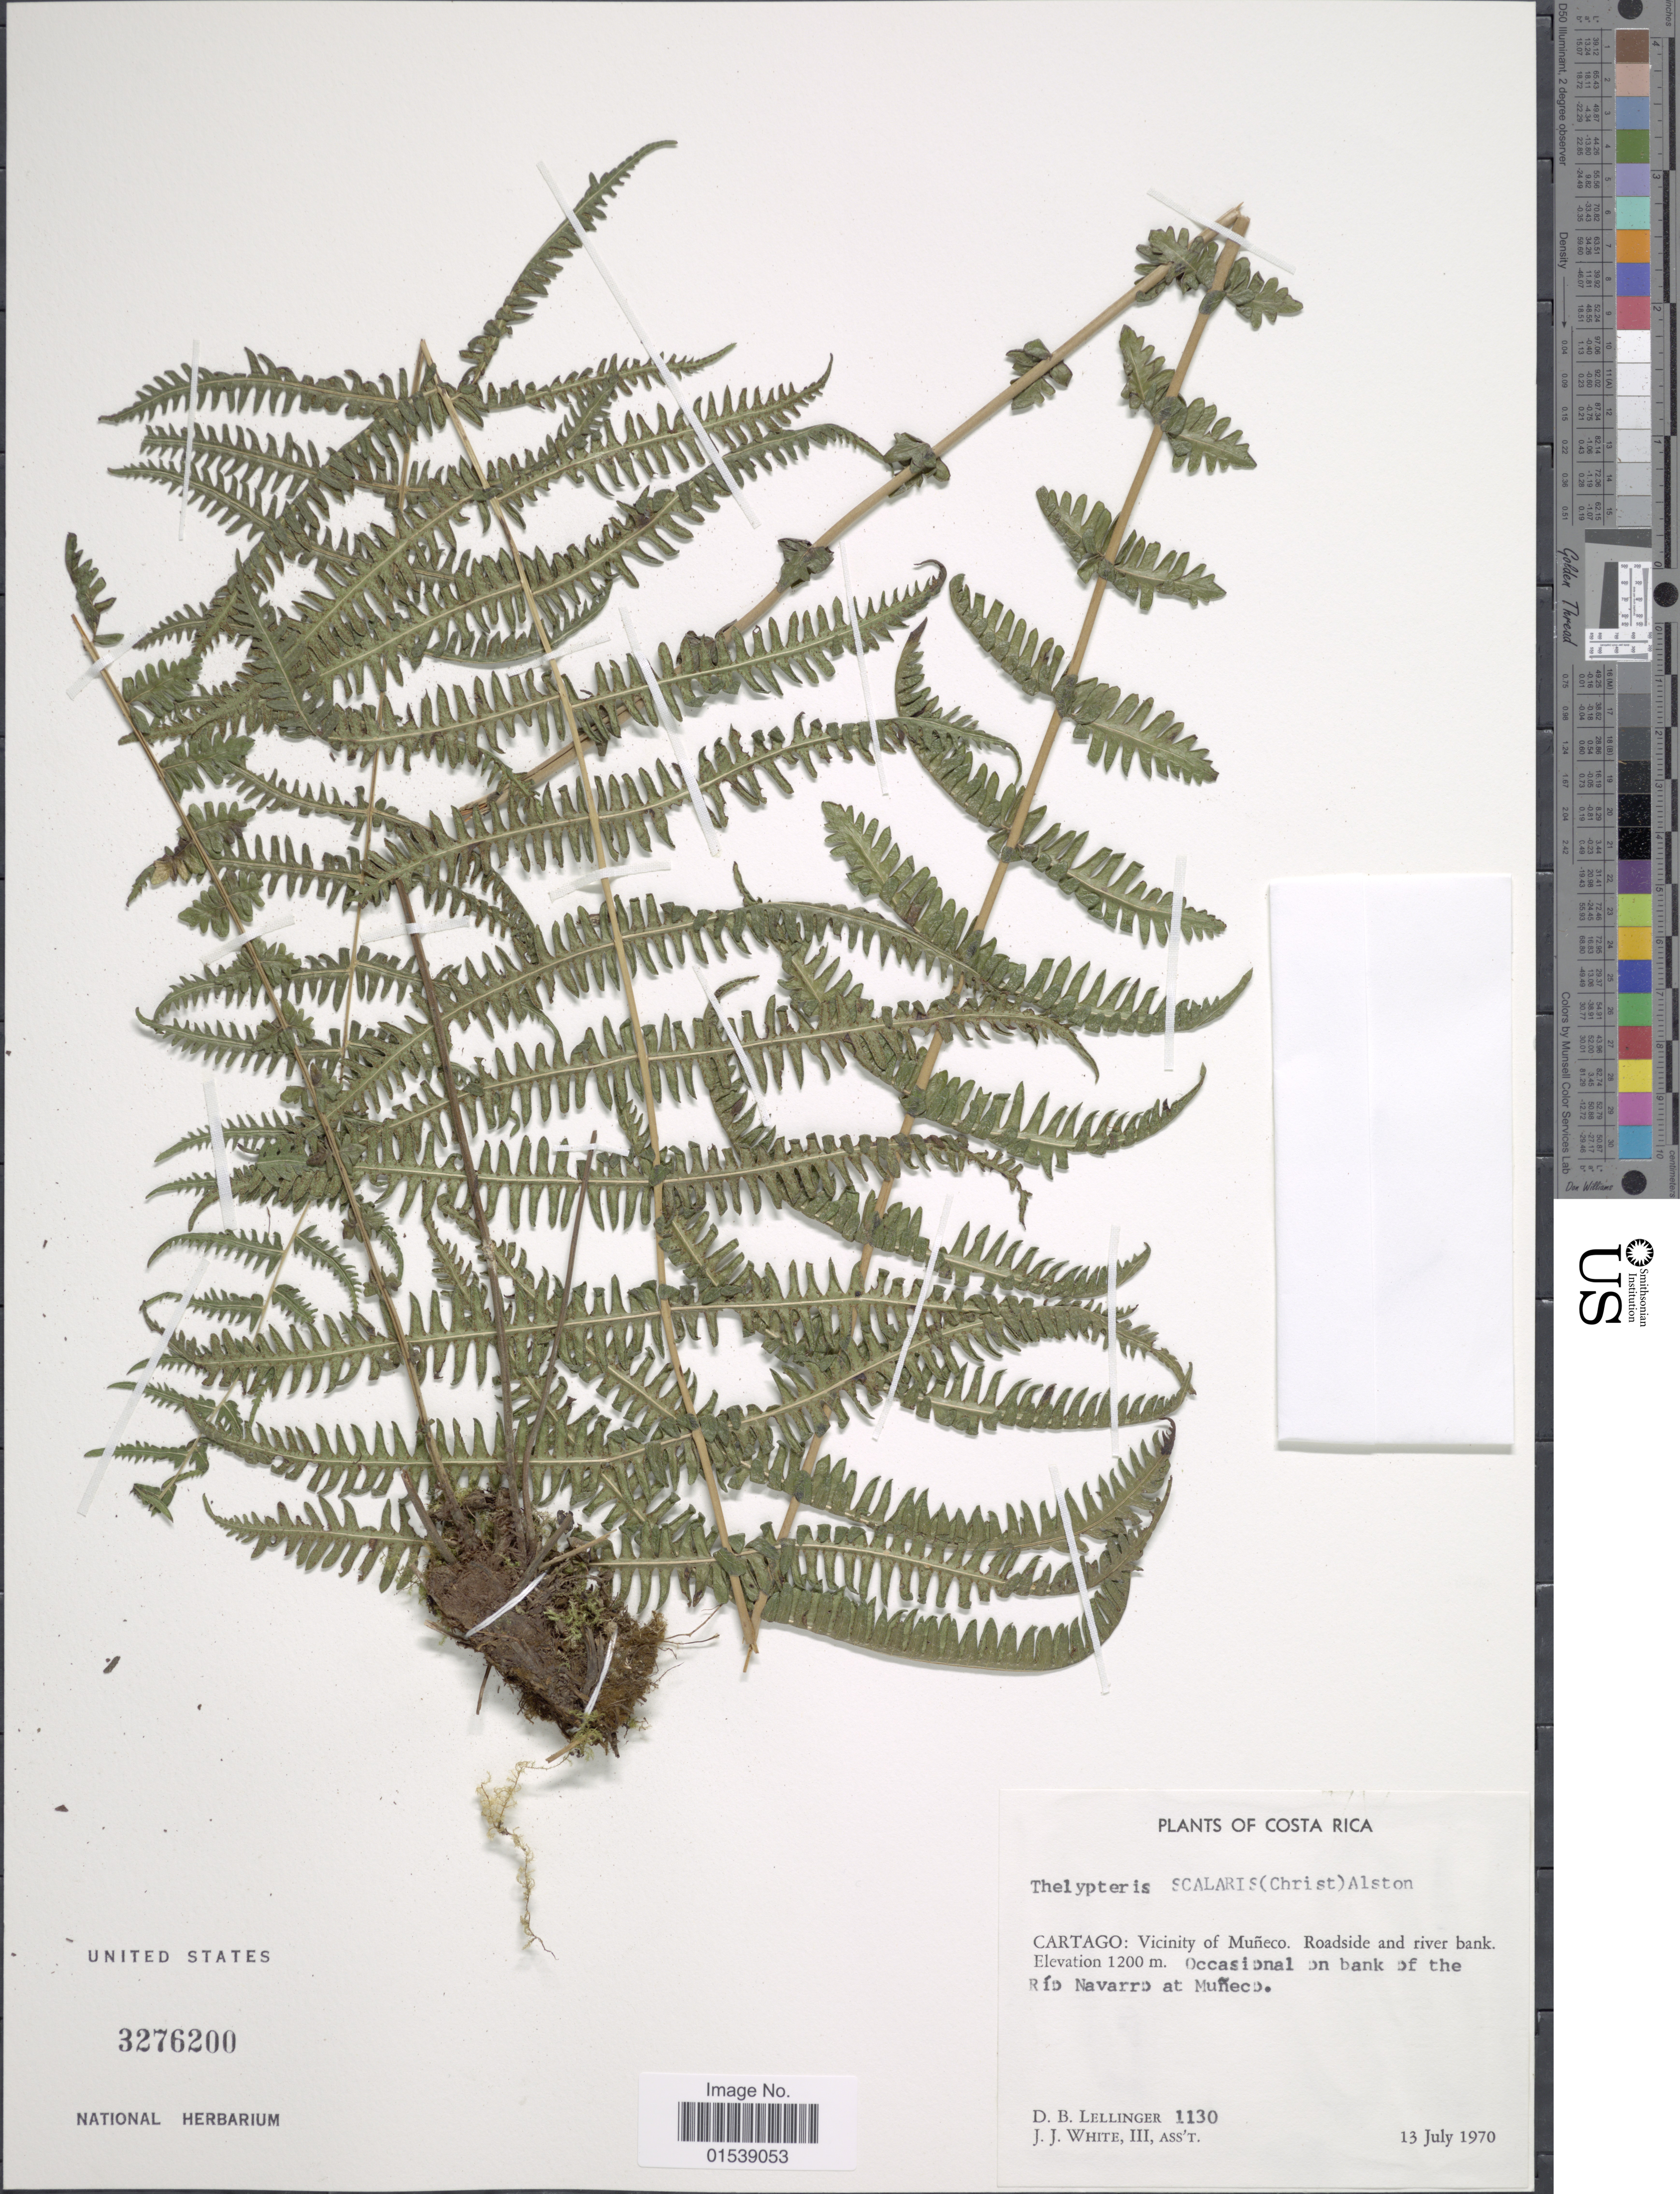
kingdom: Plantae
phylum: Tracheophyta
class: Polypodiopsida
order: Polypodiales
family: Thelypteridaceae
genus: Amauropelta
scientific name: Amauropelta scalaris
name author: (Christ) Á. Löve & D. Löve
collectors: D. B. Lellinger & J. J. White III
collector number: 1130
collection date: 1970-07-13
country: Costa Rica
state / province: Cartago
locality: Cartago: Vicinity of Muneco, roadside and river bank, occasional on bank of the Rio Navarro at Muneco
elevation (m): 1200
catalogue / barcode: US 3276200